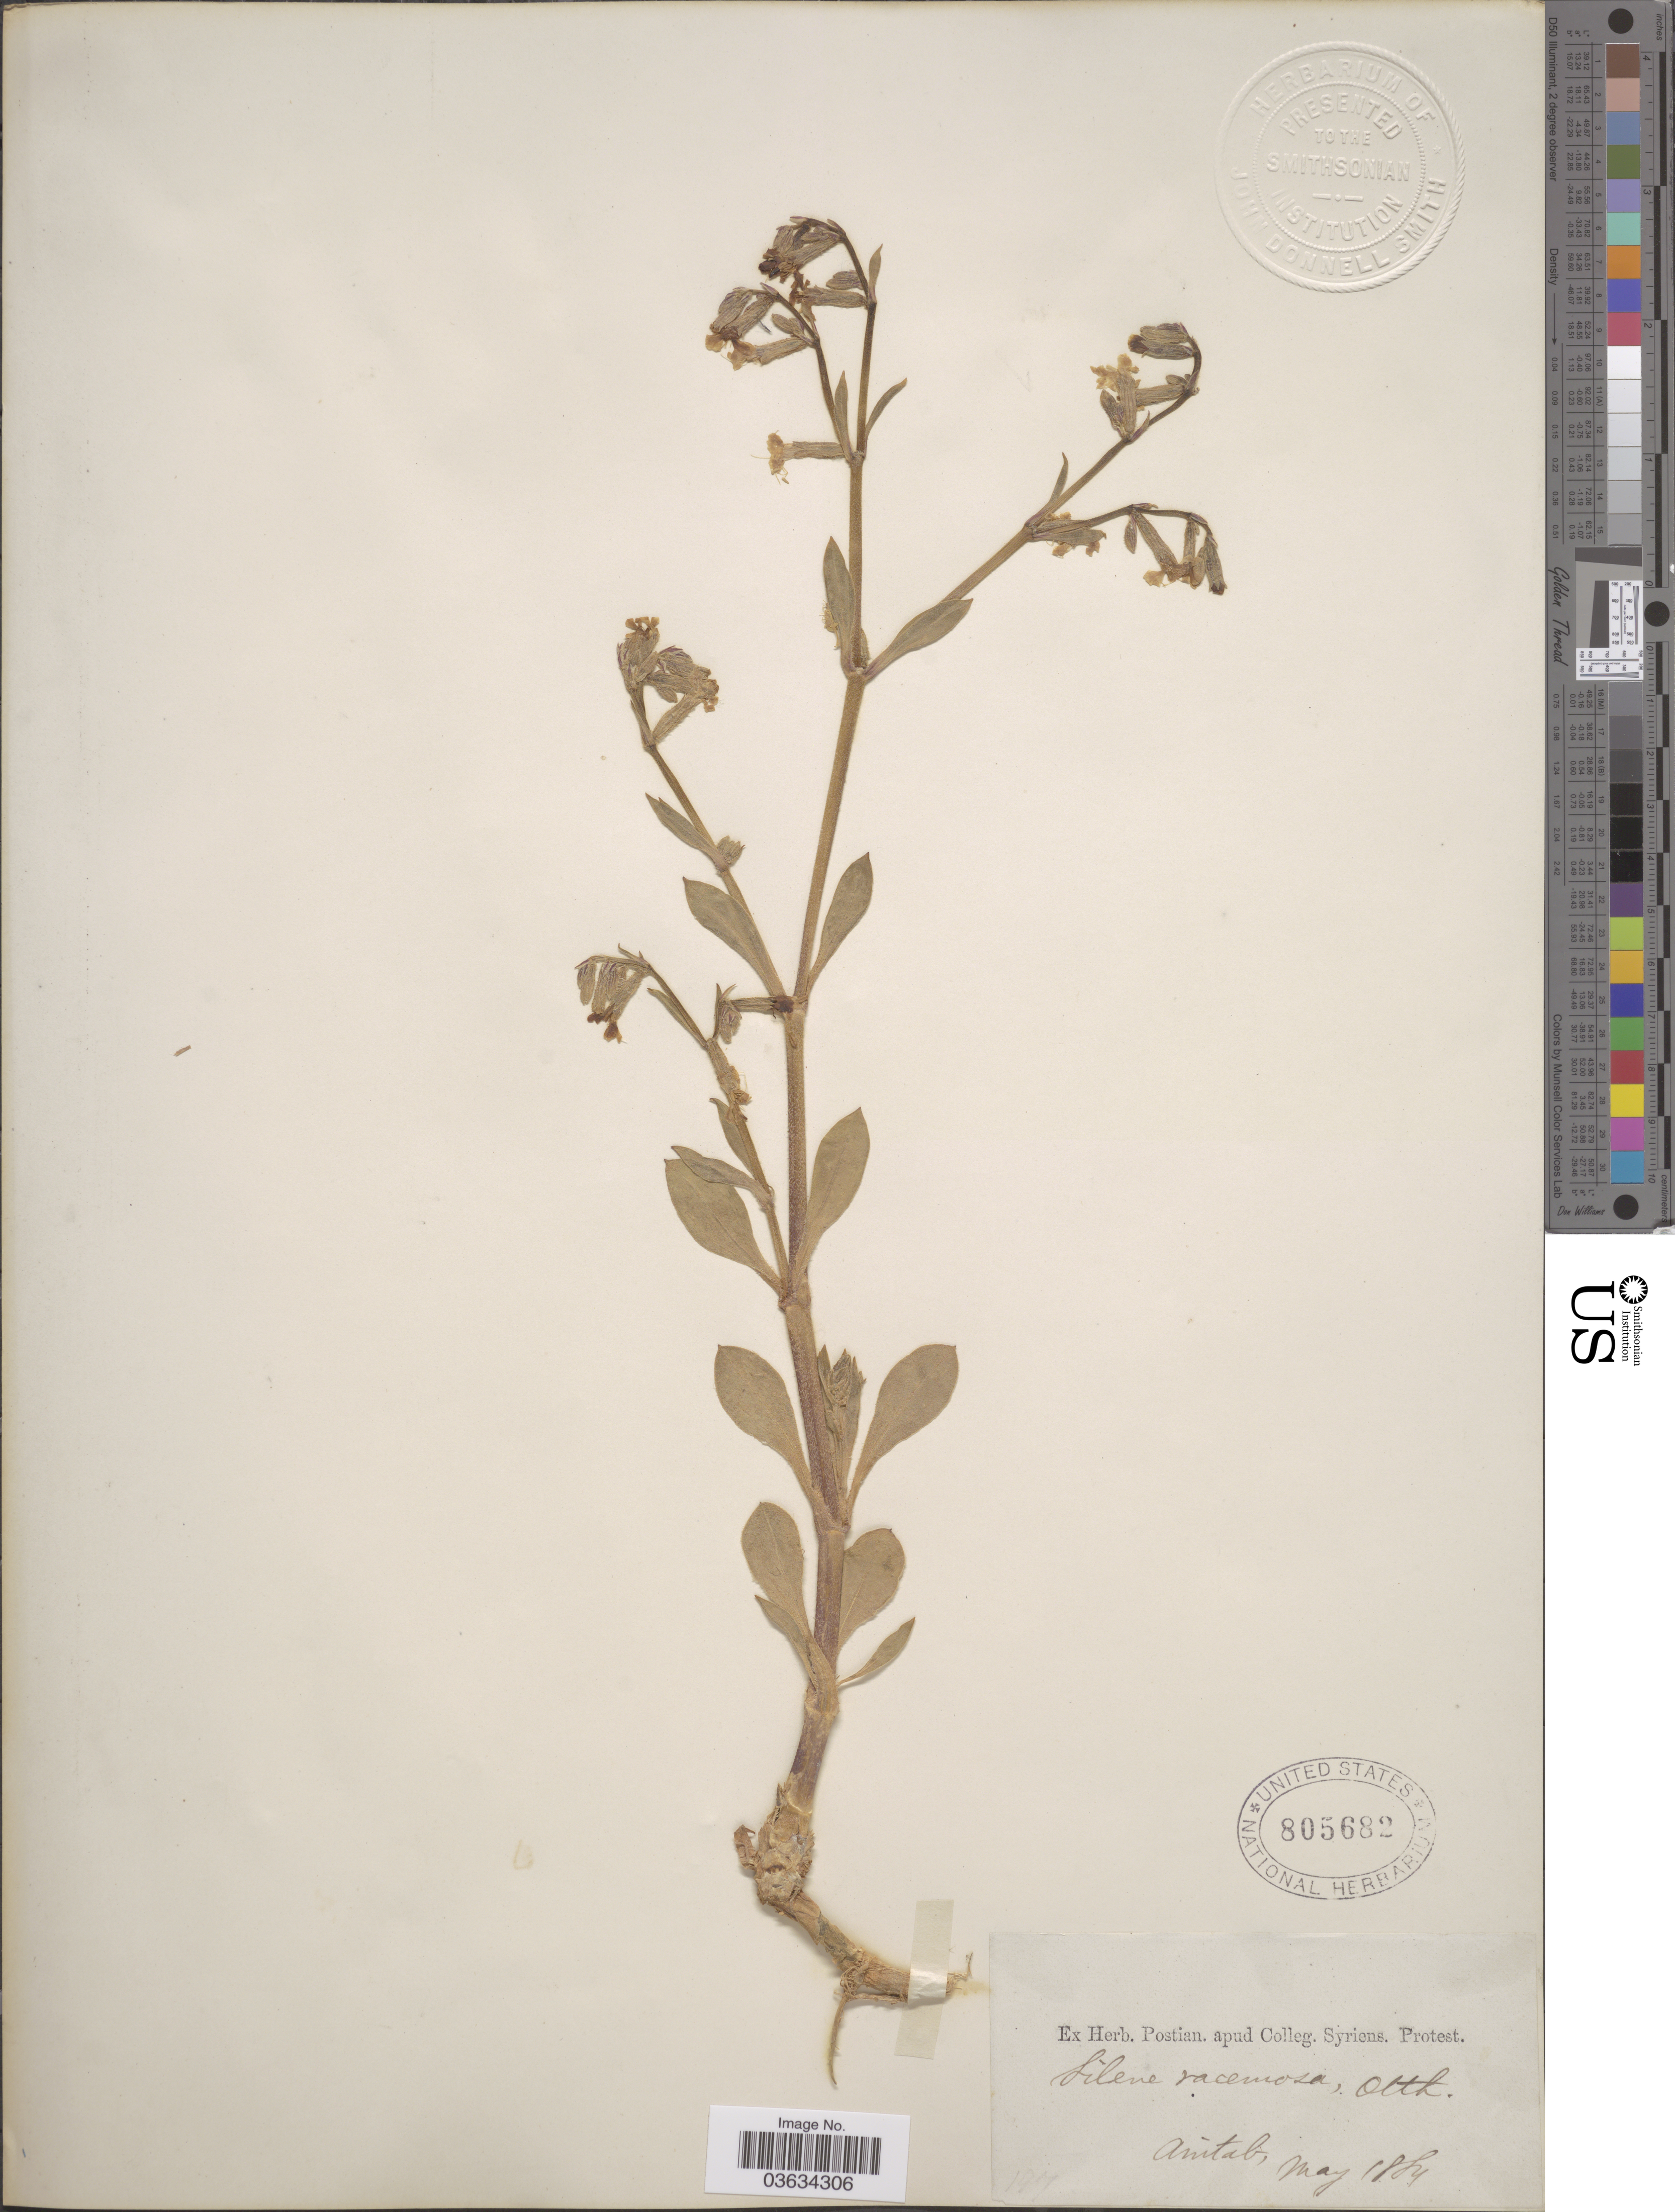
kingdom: Plantae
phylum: Tracheophyta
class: Magnoliopsida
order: Caryophyllales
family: Caryophyllaceae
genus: Silene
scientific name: Silene racemosa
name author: Otth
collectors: ex herb. Postian. apud Colleg. Syriens. Protest. USE "Fannie P. A. Shepard" (10308853) AS PRIMARY COLLECTOR INSTEAD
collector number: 197?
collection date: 1884-05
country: Syria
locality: Aintab.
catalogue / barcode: US 805682